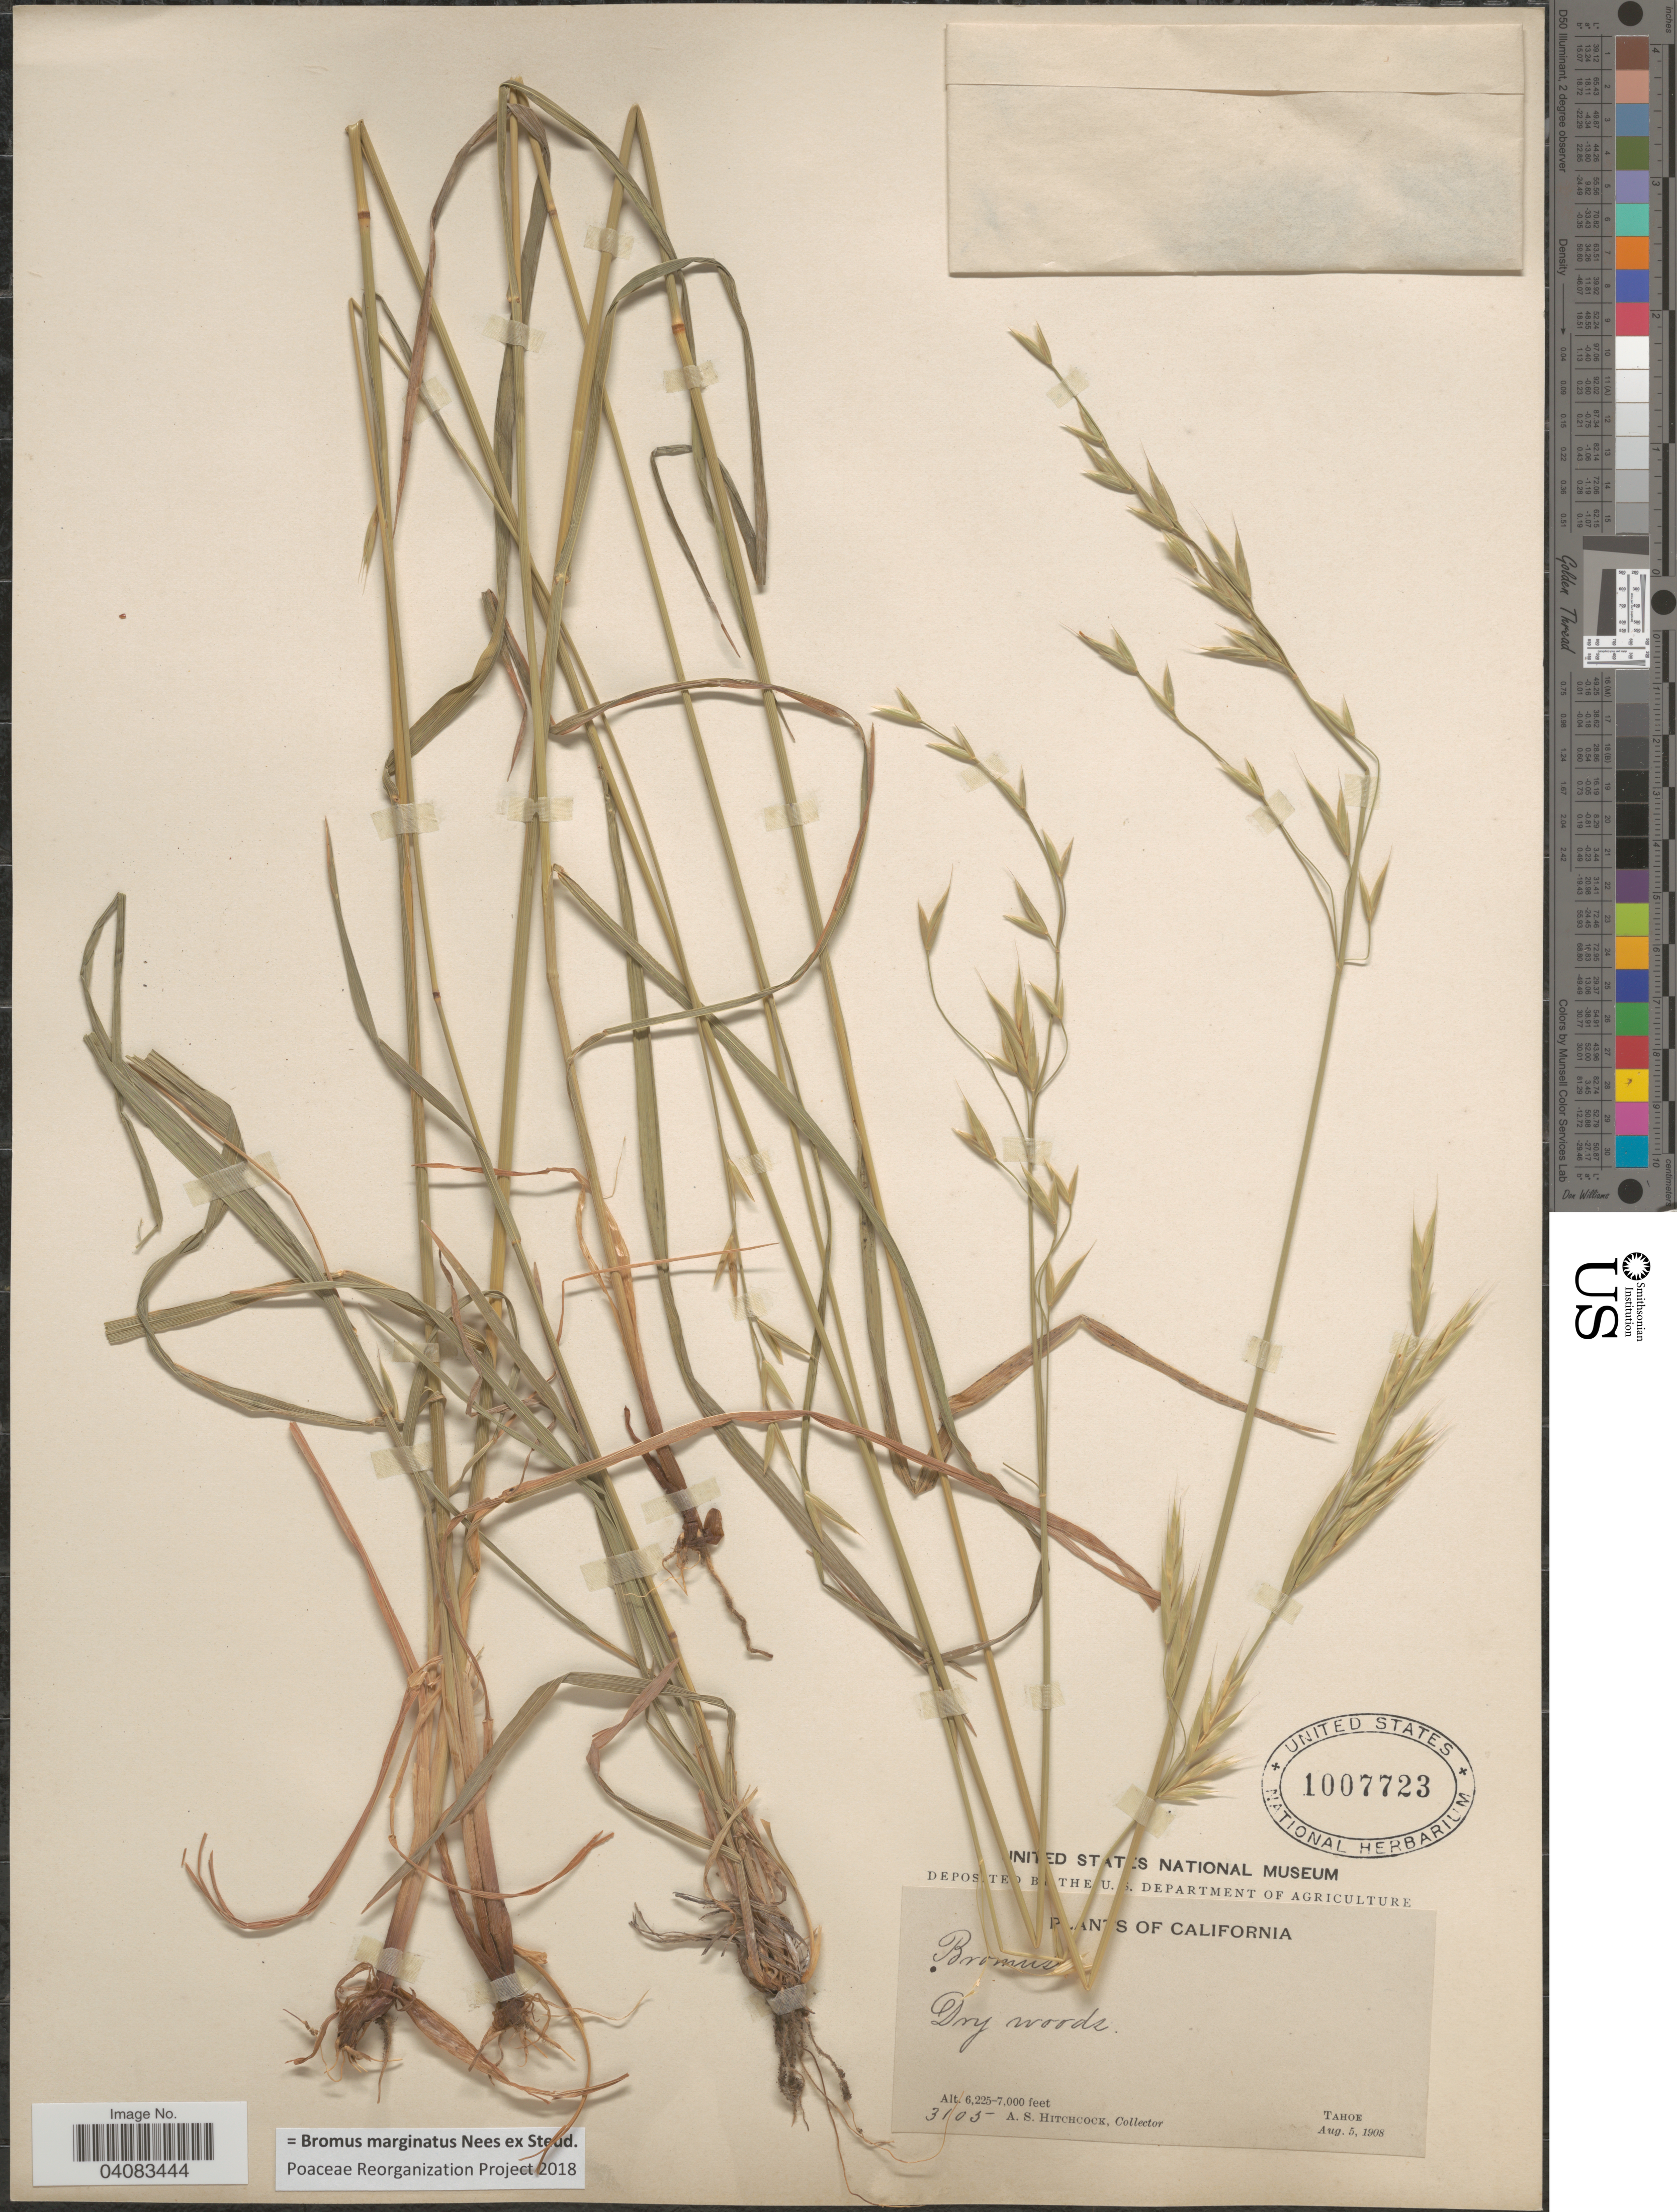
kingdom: Plantae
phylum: Tracheophyta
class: Liliopsida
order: Poales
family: Poaceae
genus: Bromus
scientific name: Bromus marginatus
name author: Nees ex Steud.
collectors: A. S. Hitchcock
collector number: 3105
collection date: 1908-08-05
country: United States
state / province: California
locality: Tahoe.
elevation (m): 1897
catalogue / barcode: US 1007723